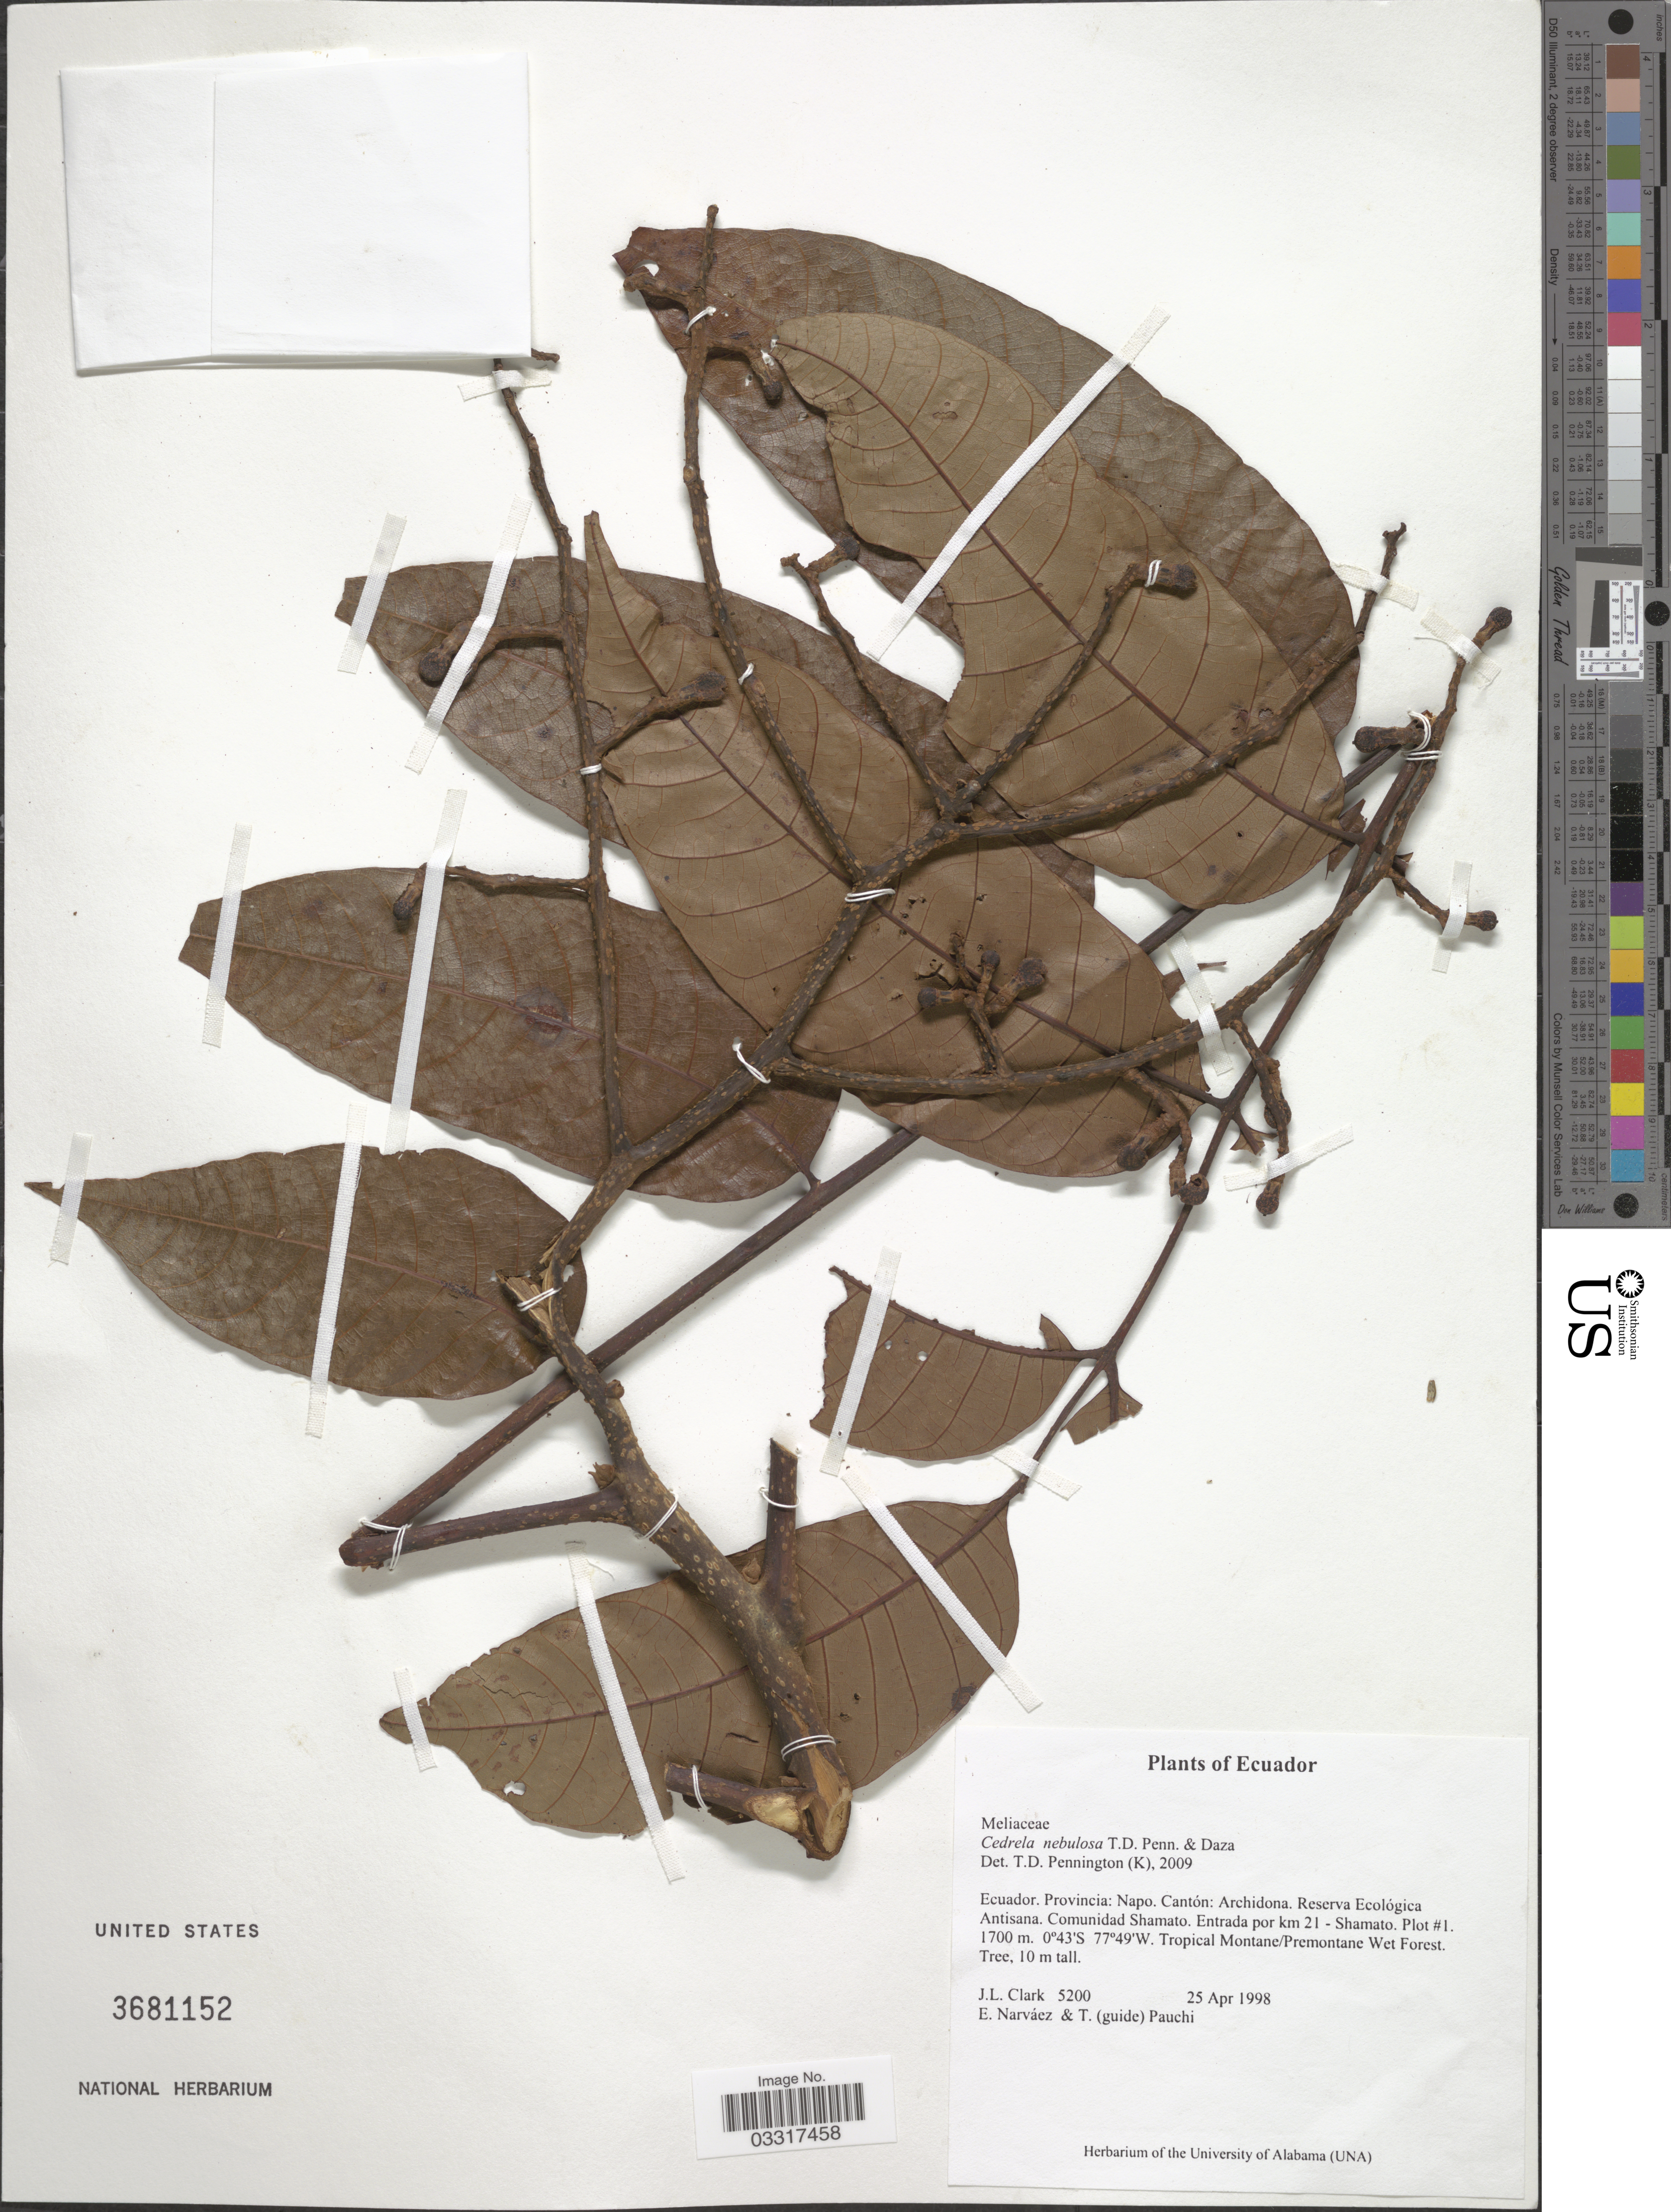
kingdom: Plantae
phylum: Tracheophyta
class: Magnoliopsida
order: Sapindales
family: Meliaceae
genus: Cedrela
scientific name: Cedrela nebulosa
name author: T.D. Penn. & Daza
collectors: J. L. Clark, E. Narváez & T. Pauchi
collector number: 5200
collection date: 1998-04-25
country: Ecuador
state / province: Napo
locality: Cantón: Archidona. Reserva Ecológica Antisana. Comunidad Shamato. Entrada por km 21 - Shamato. Plot #1.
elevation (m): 1700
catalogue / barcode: US 3681152